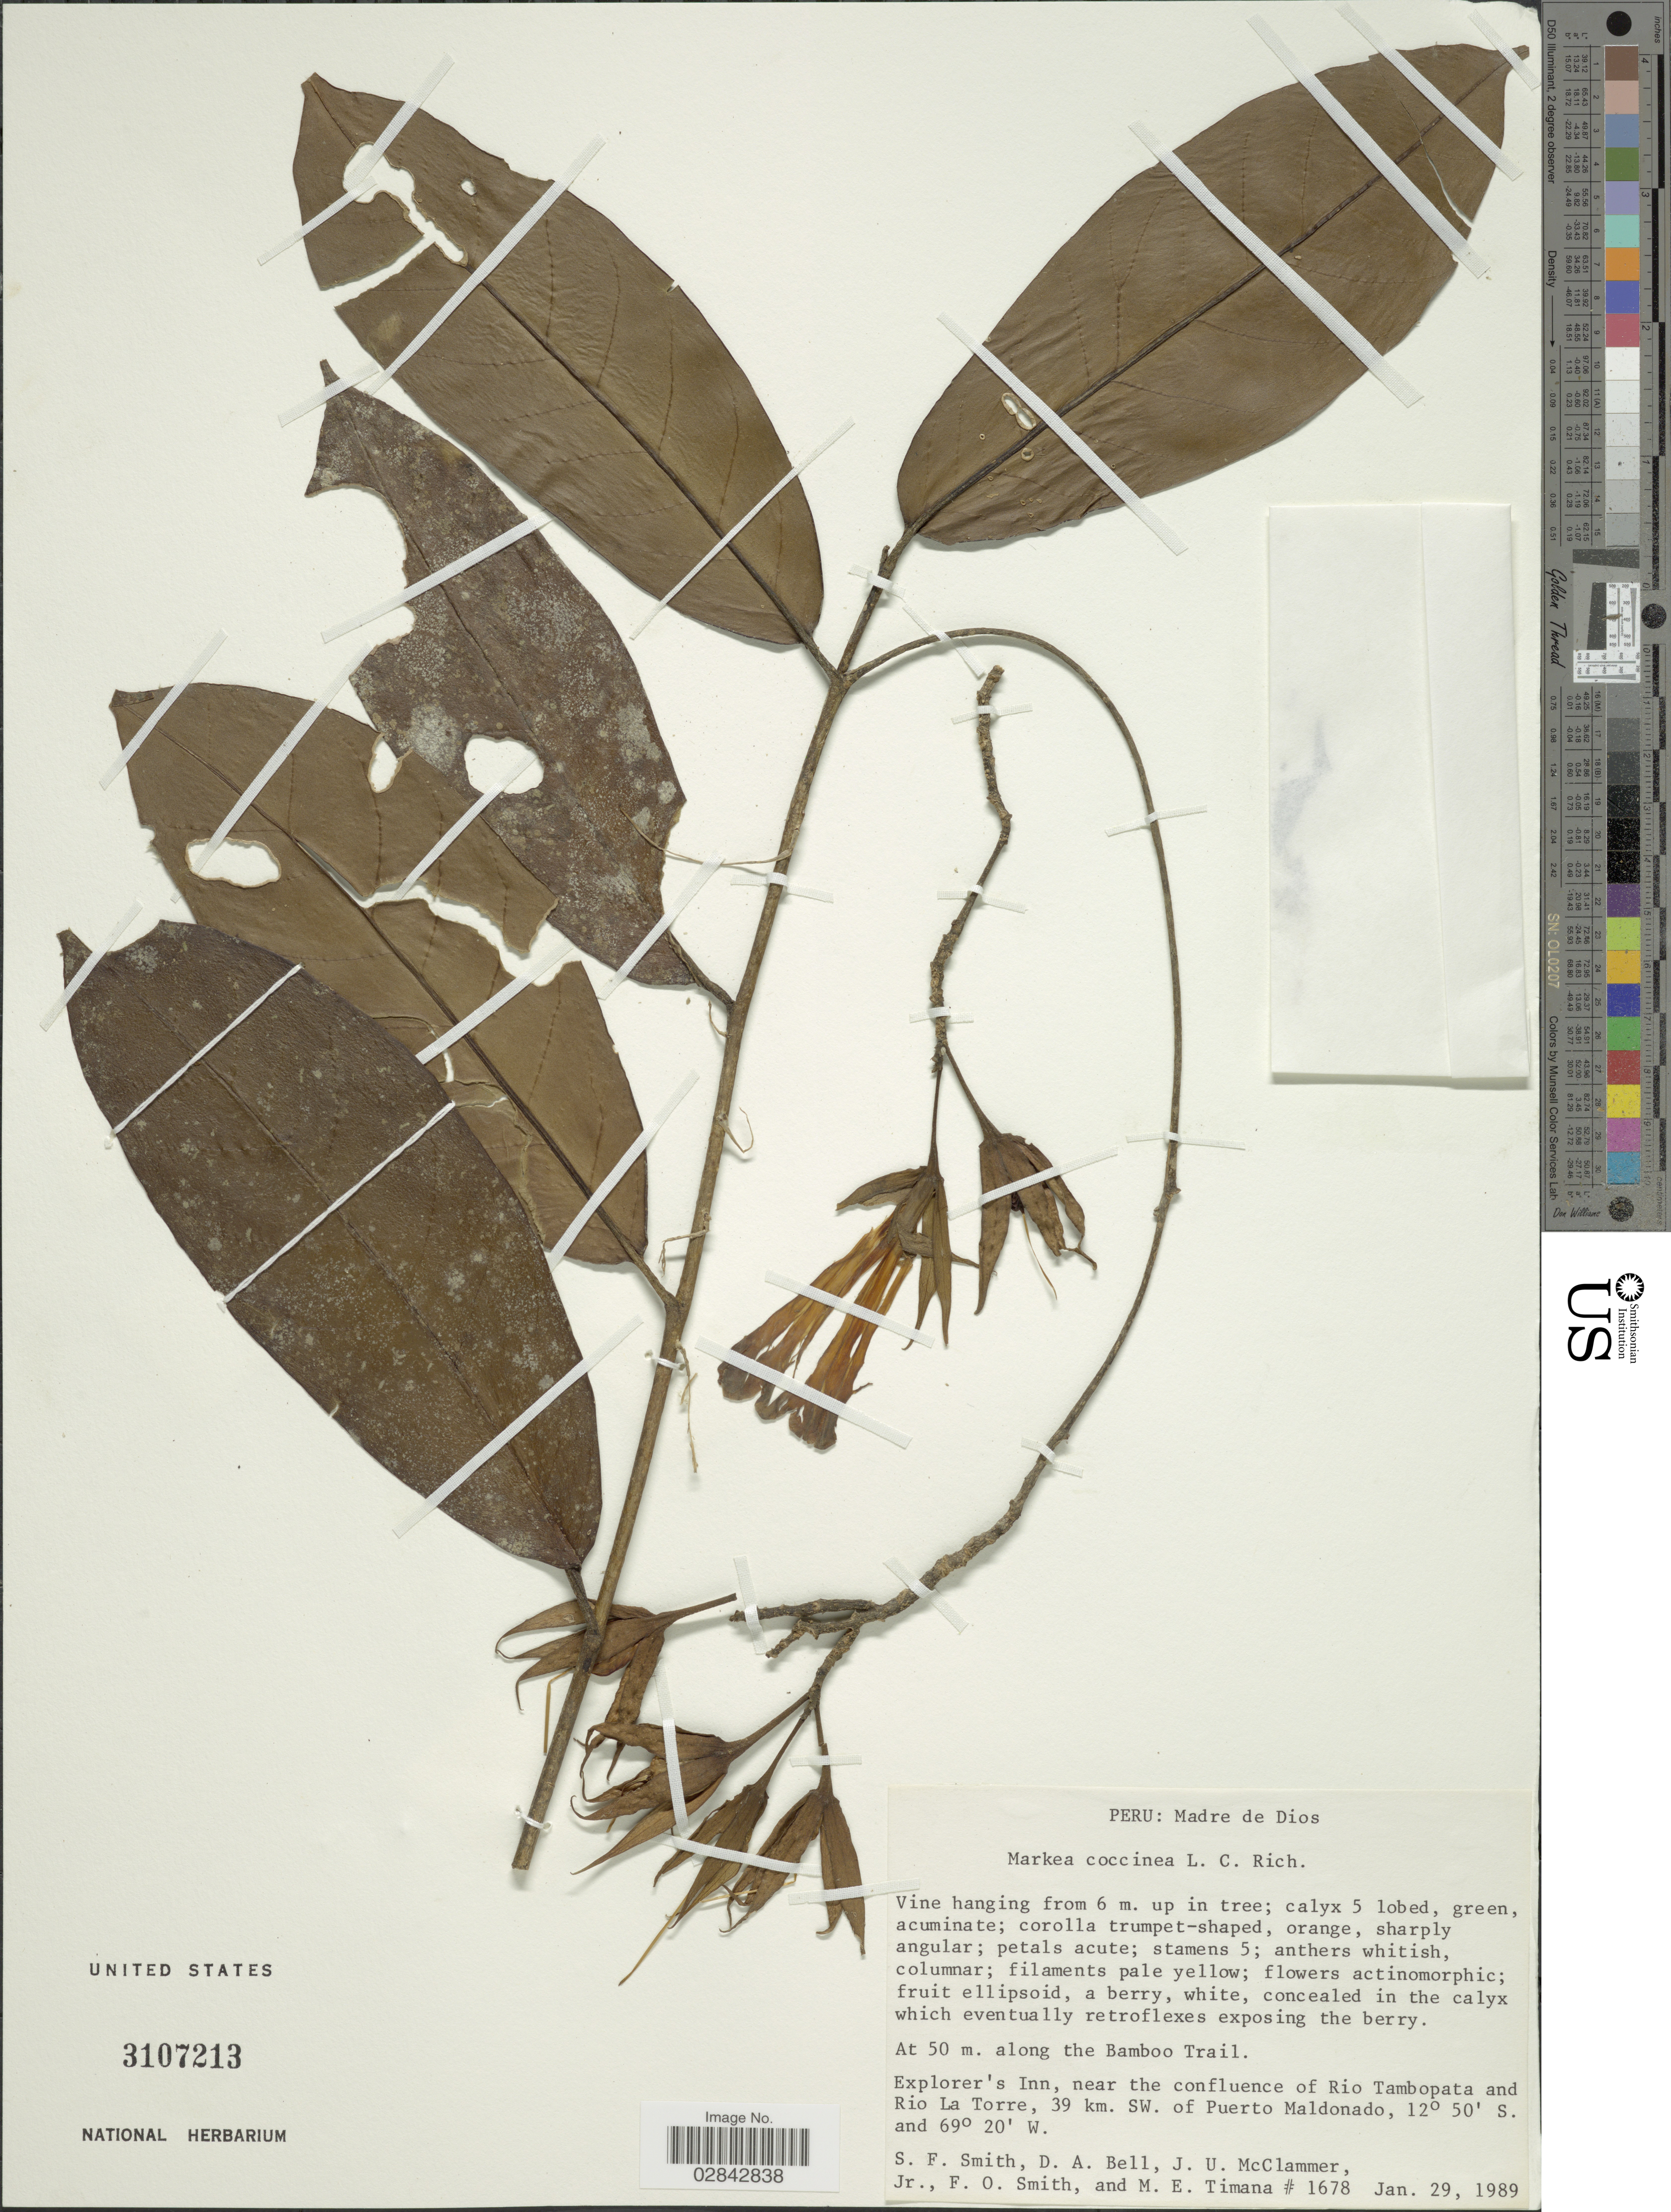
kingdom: Plantae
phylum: Tracheophyta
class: Magnoliopsida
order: Solanales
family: Solanaceae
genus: Markea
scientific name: Markea coccinea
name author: Rich.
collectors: S.F. Smith, D. A. Bell, J. McClammer & F. Smith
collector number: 1678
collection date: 1989-01-29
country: Peru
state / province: Madre de Dios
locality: Along the Bamboo Trail. Explorer's Inn, near the confluence of Rio Tambopata and Rio La Torre, 39 km. SW. of Puerto Maldonado.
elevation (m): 50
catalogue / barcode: US 3107213